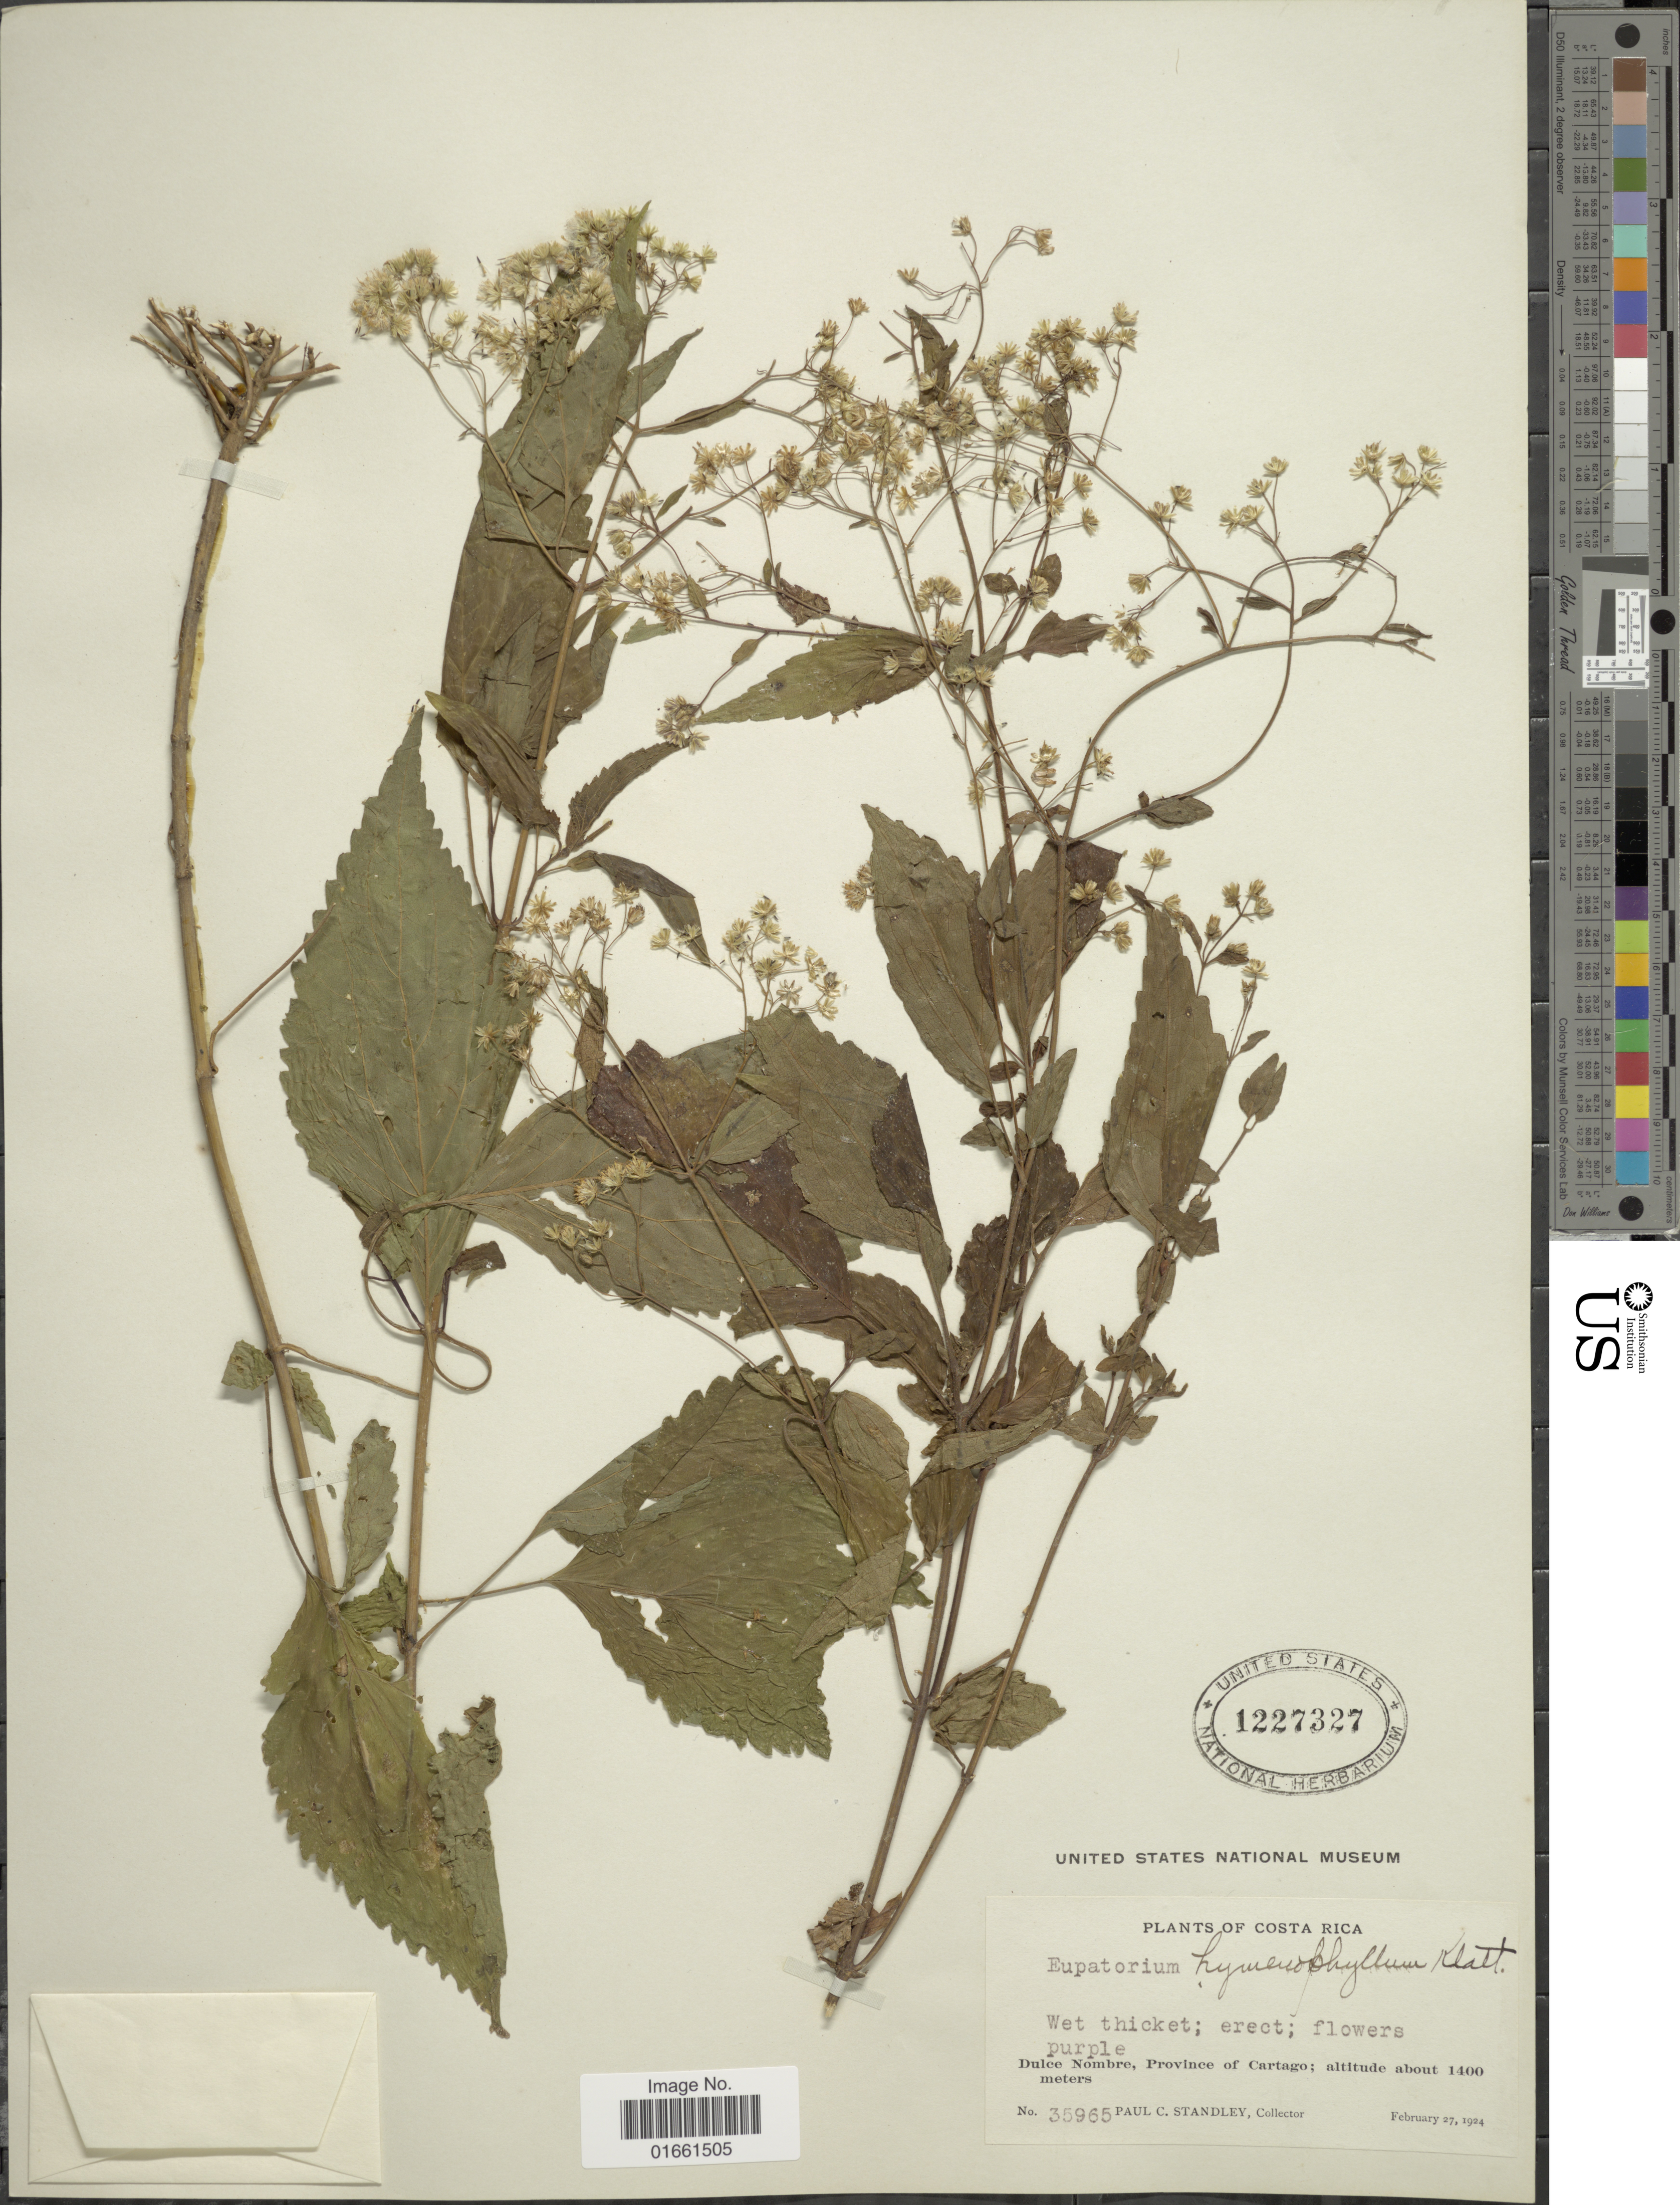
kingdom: Plantae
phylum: Tracheophyta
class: Magnoliopsida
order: Asterales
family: Asteraceae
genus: Fleischmannia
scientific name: Fleischmannia hymenophylla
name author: (Klatt) R.M. King & H. Rob.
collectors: P. C. Standley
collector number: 35965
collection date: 1924-02-27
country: Costa Rica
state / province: Cartago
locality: Dulce Nombre, Province of Cartago.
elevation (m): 1400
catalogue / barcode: US 1227327